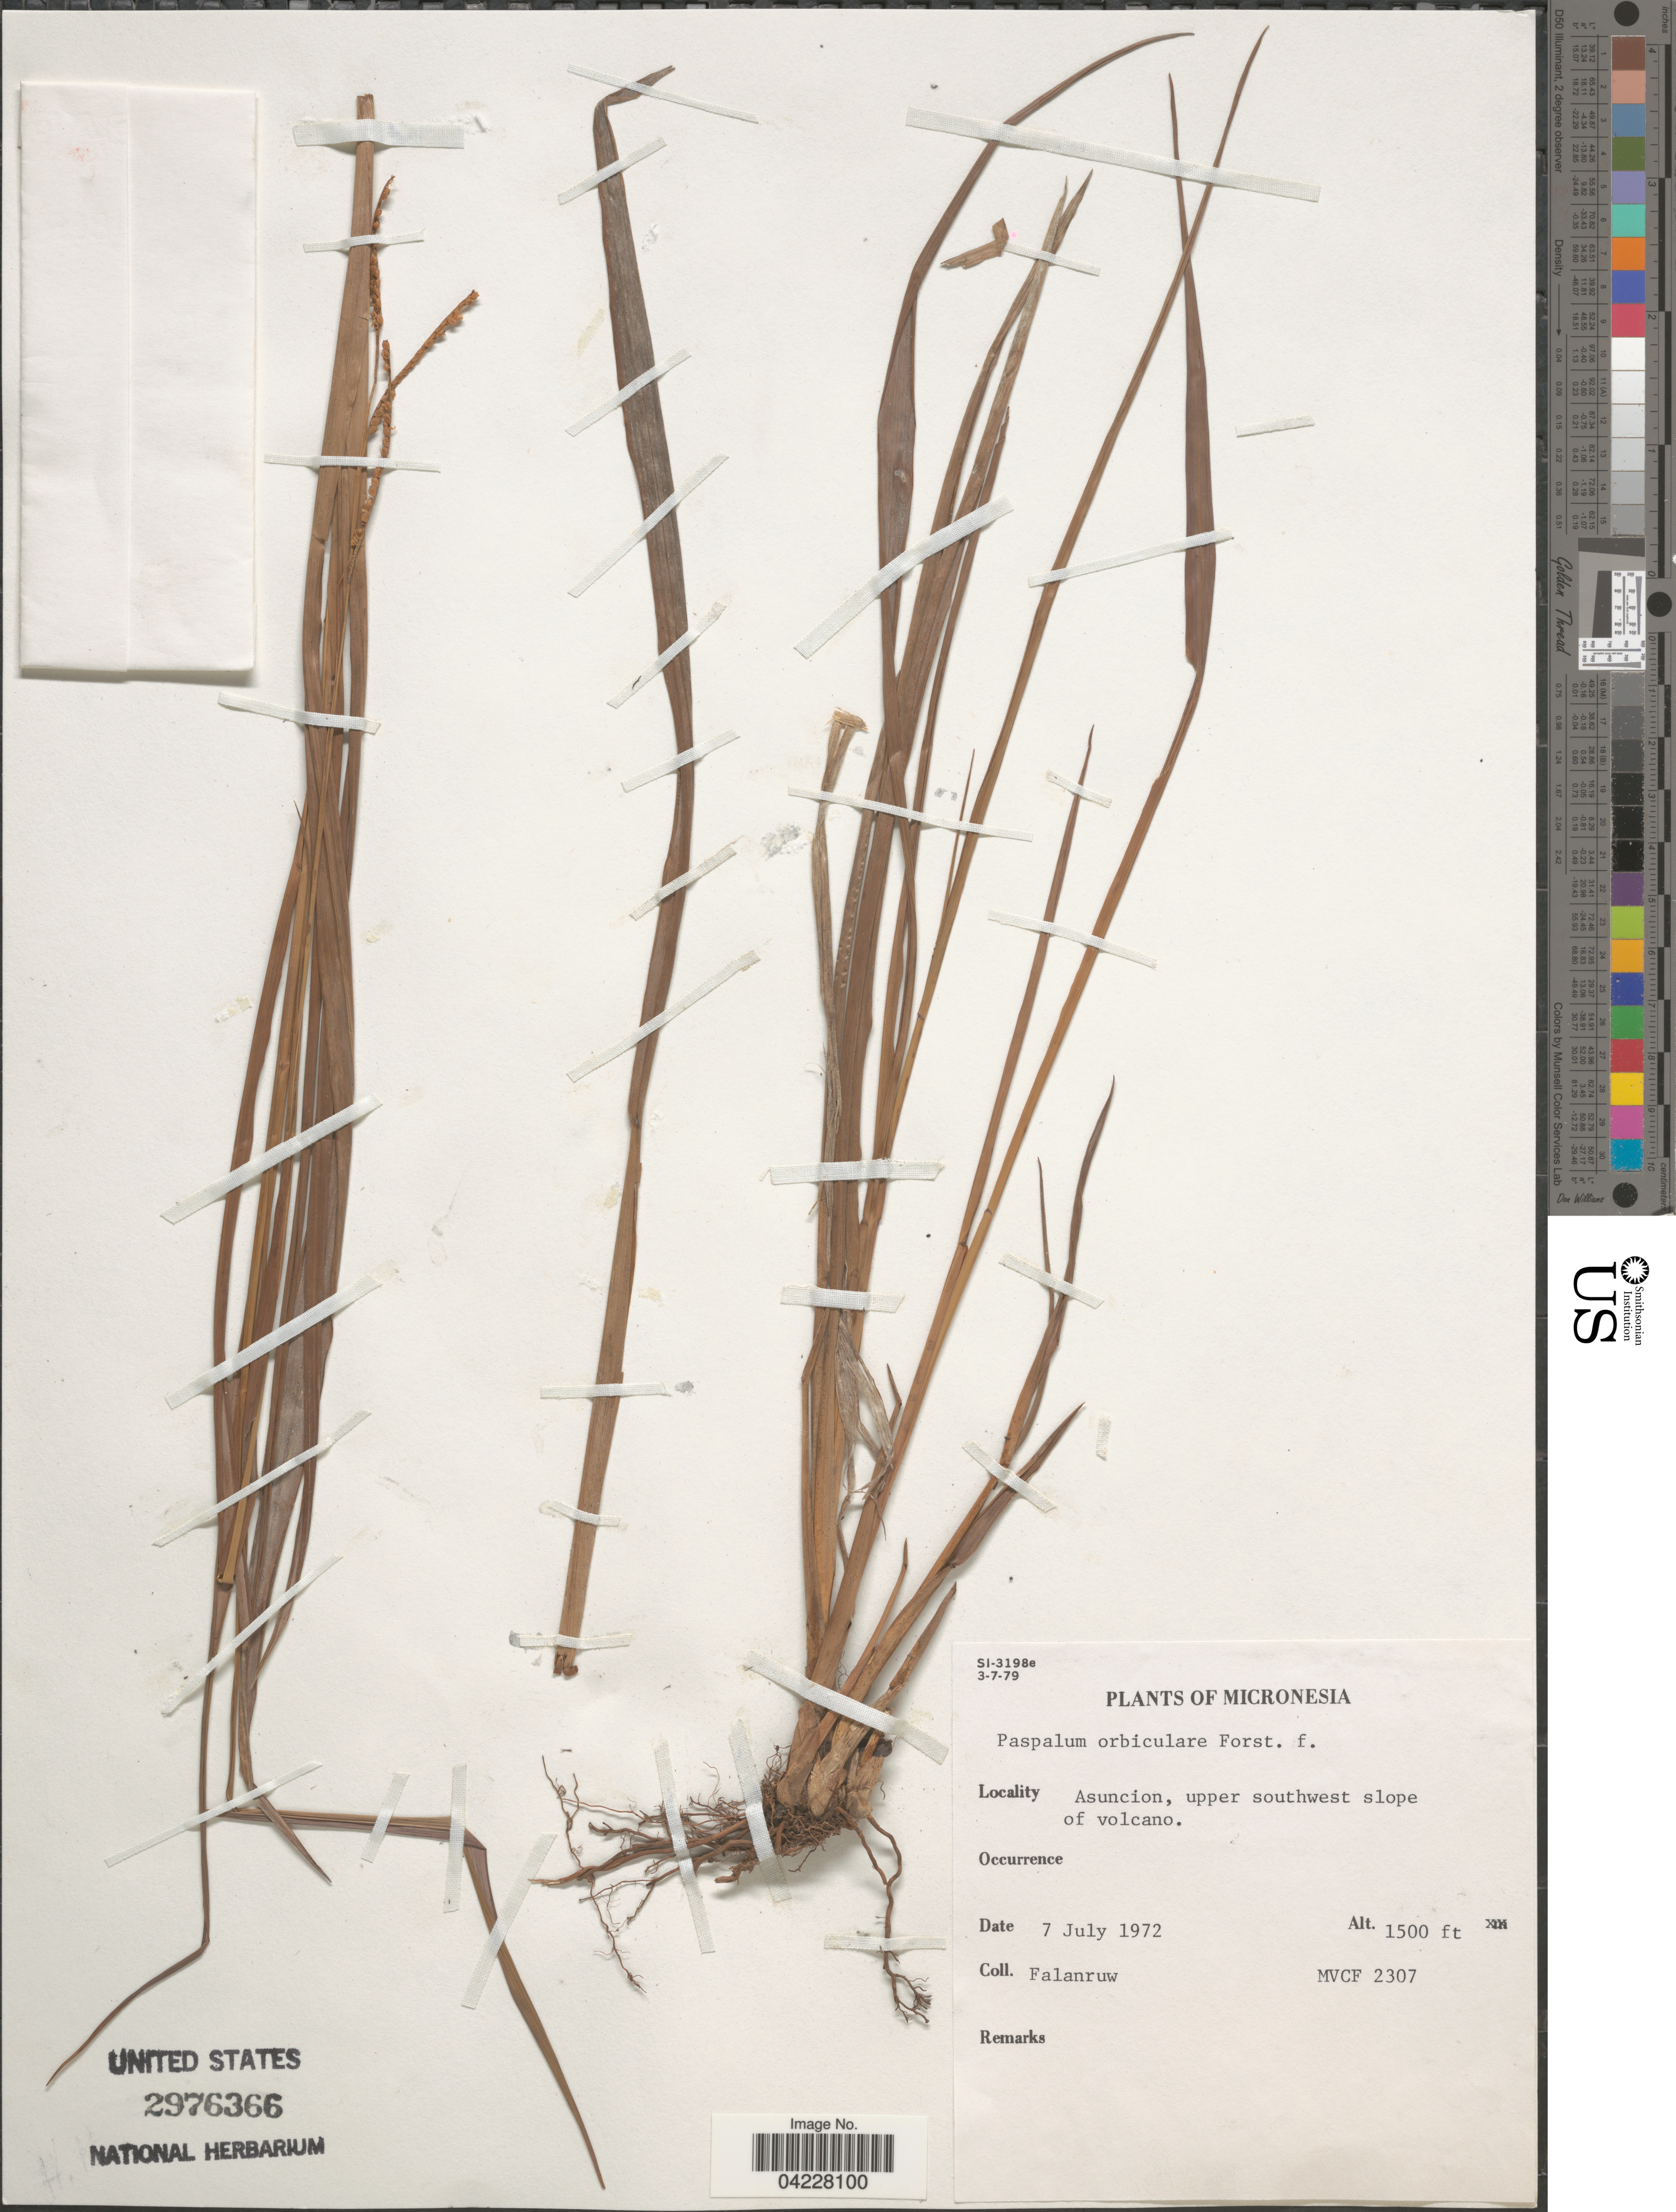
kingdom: Plantae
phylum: Tracheophyta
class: Liliopsida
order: Poales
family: Poaceae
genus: Paspalum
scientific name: Paspalum orbiculare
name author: G. Forst.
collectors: Falanruw, --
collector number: MVCF2307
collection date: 1972-07-07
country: Northern Mariana Islands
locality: Asuncion, upper southwest slope of volcano.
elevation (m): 457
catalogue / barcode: US 2976366